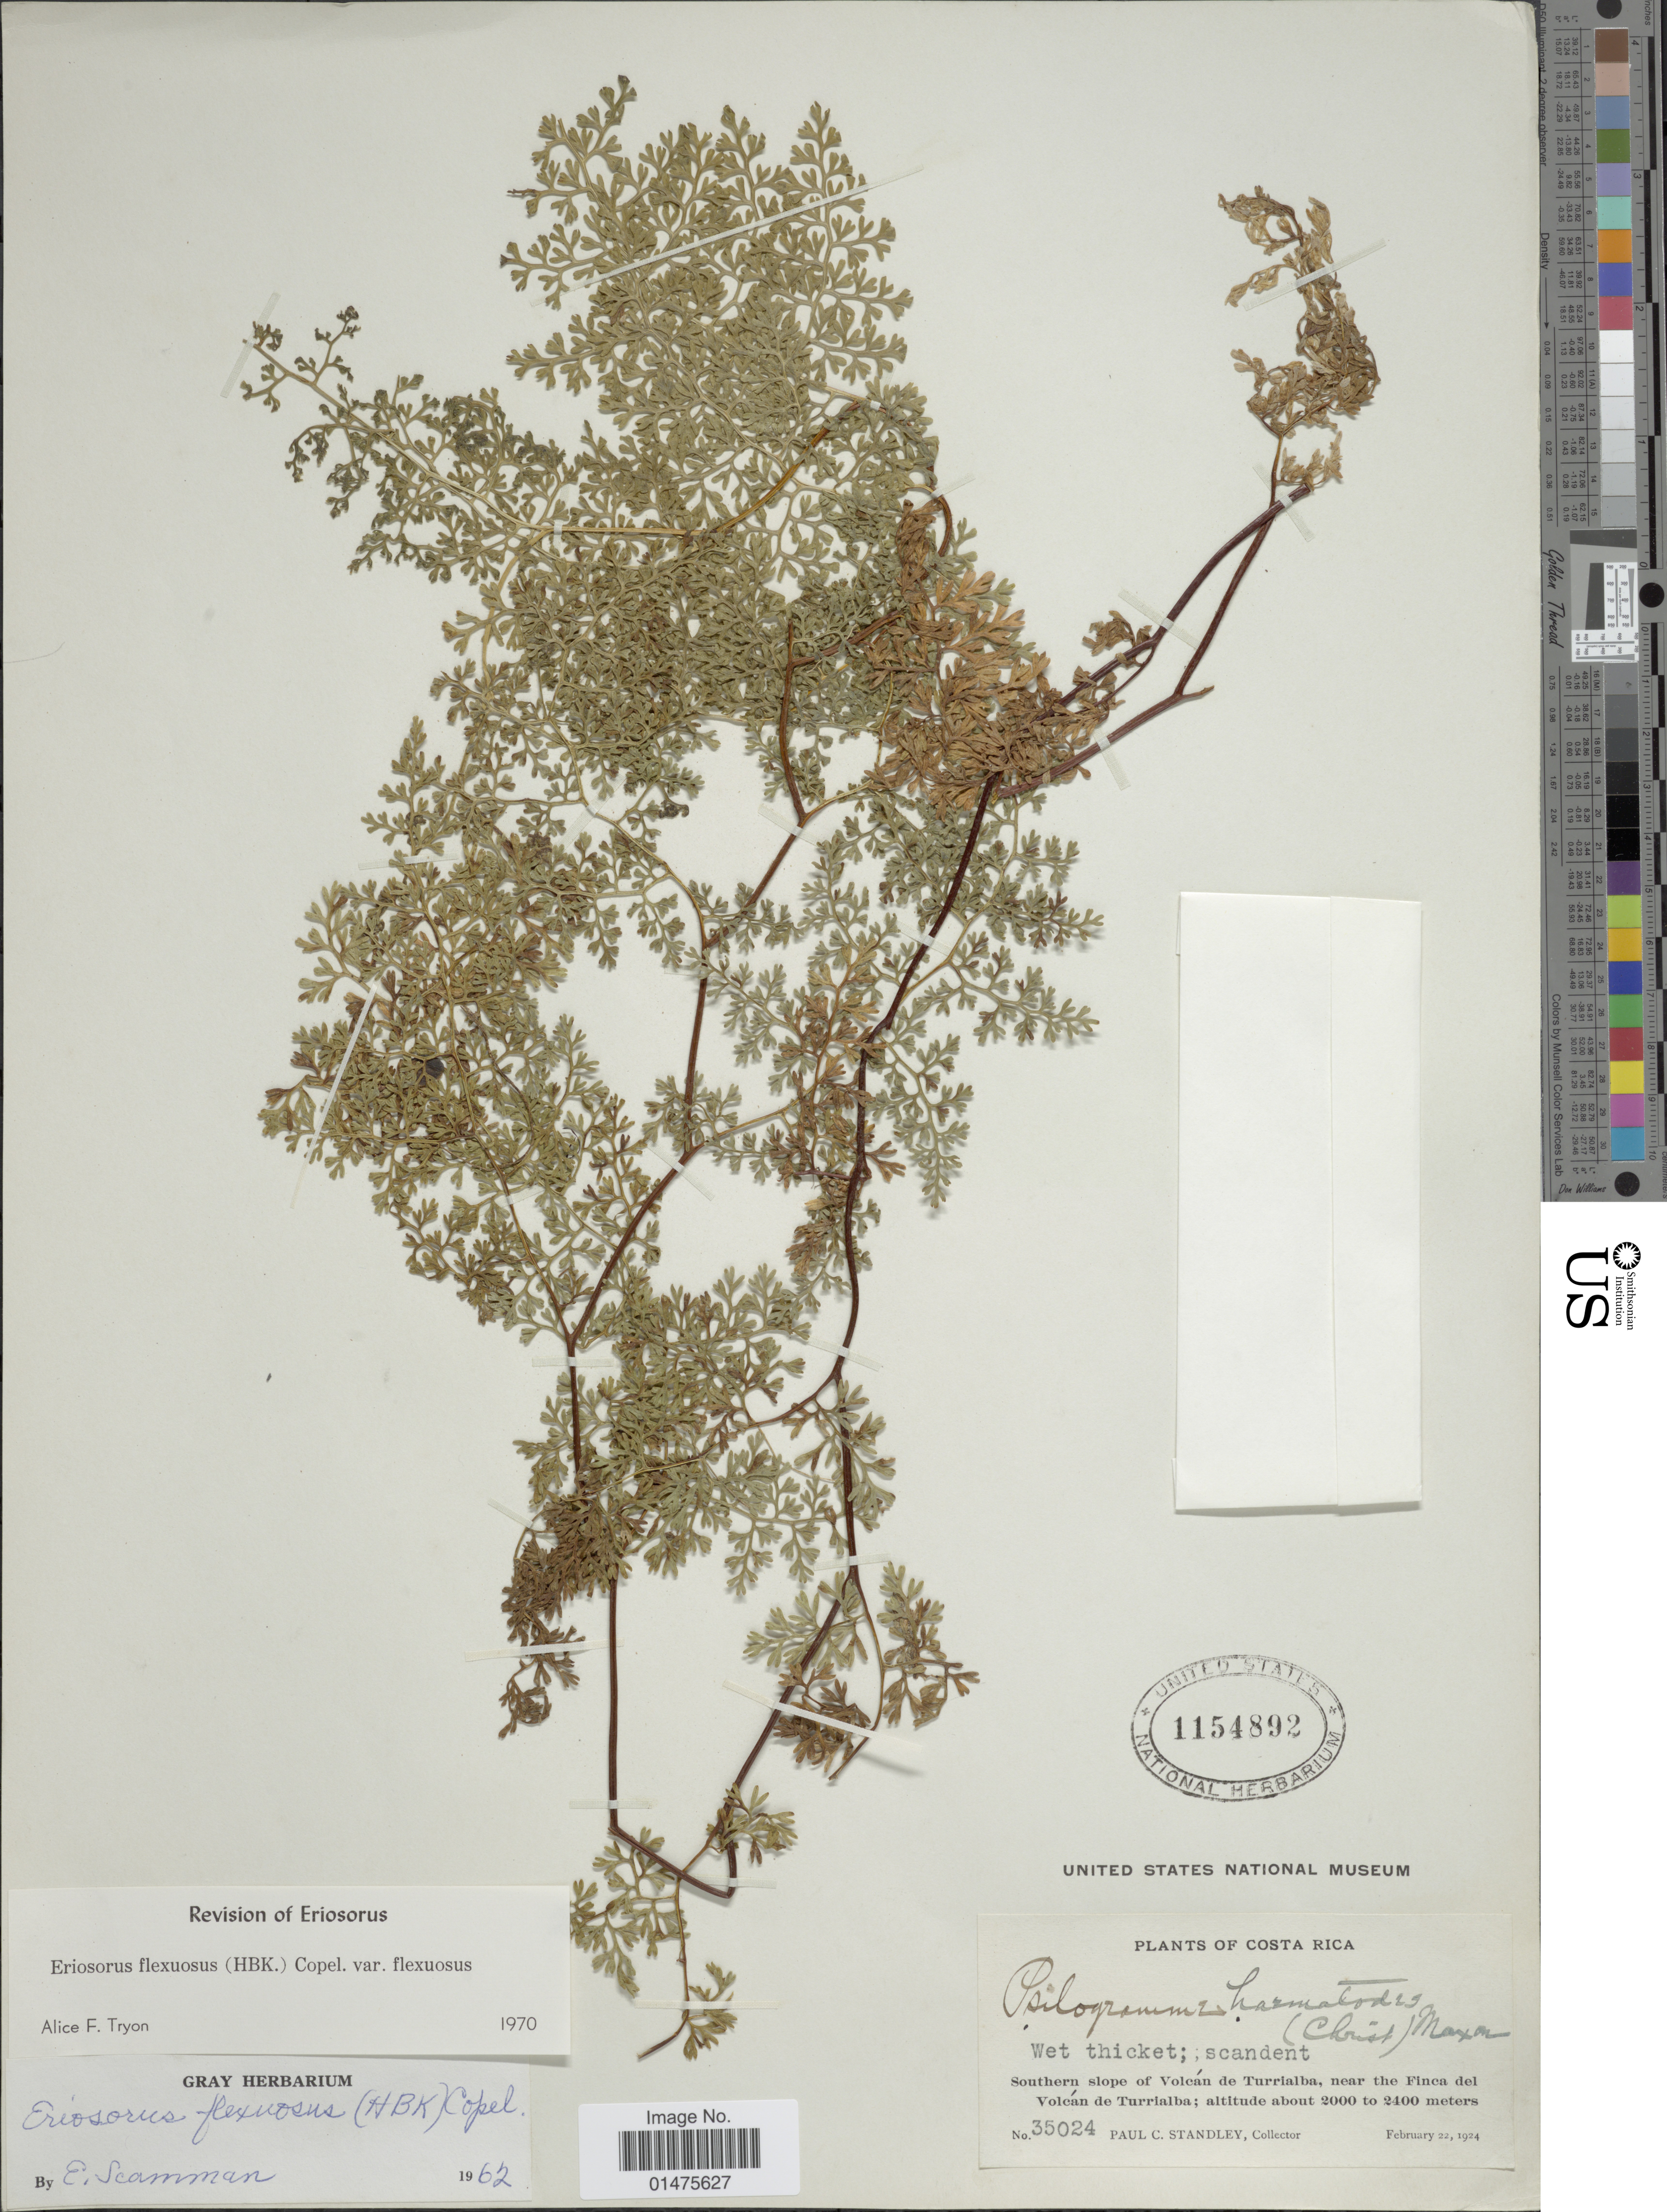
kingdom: Plantae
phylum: Tracheophyta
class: Polypodiopsida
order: Polypodiales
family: Pteridaceae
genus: Jamesonia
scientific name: Jamesonia flexuosa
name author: (Humb. & Bonpl.) Christenh.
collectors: P. C. Standley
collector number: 35024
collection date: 1924-02-22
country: Costa Rica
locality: Southern slope of Volcán de Turrialba, near the Finca del Volcán de Turrialba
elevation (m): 2000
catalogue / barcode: US 1154892